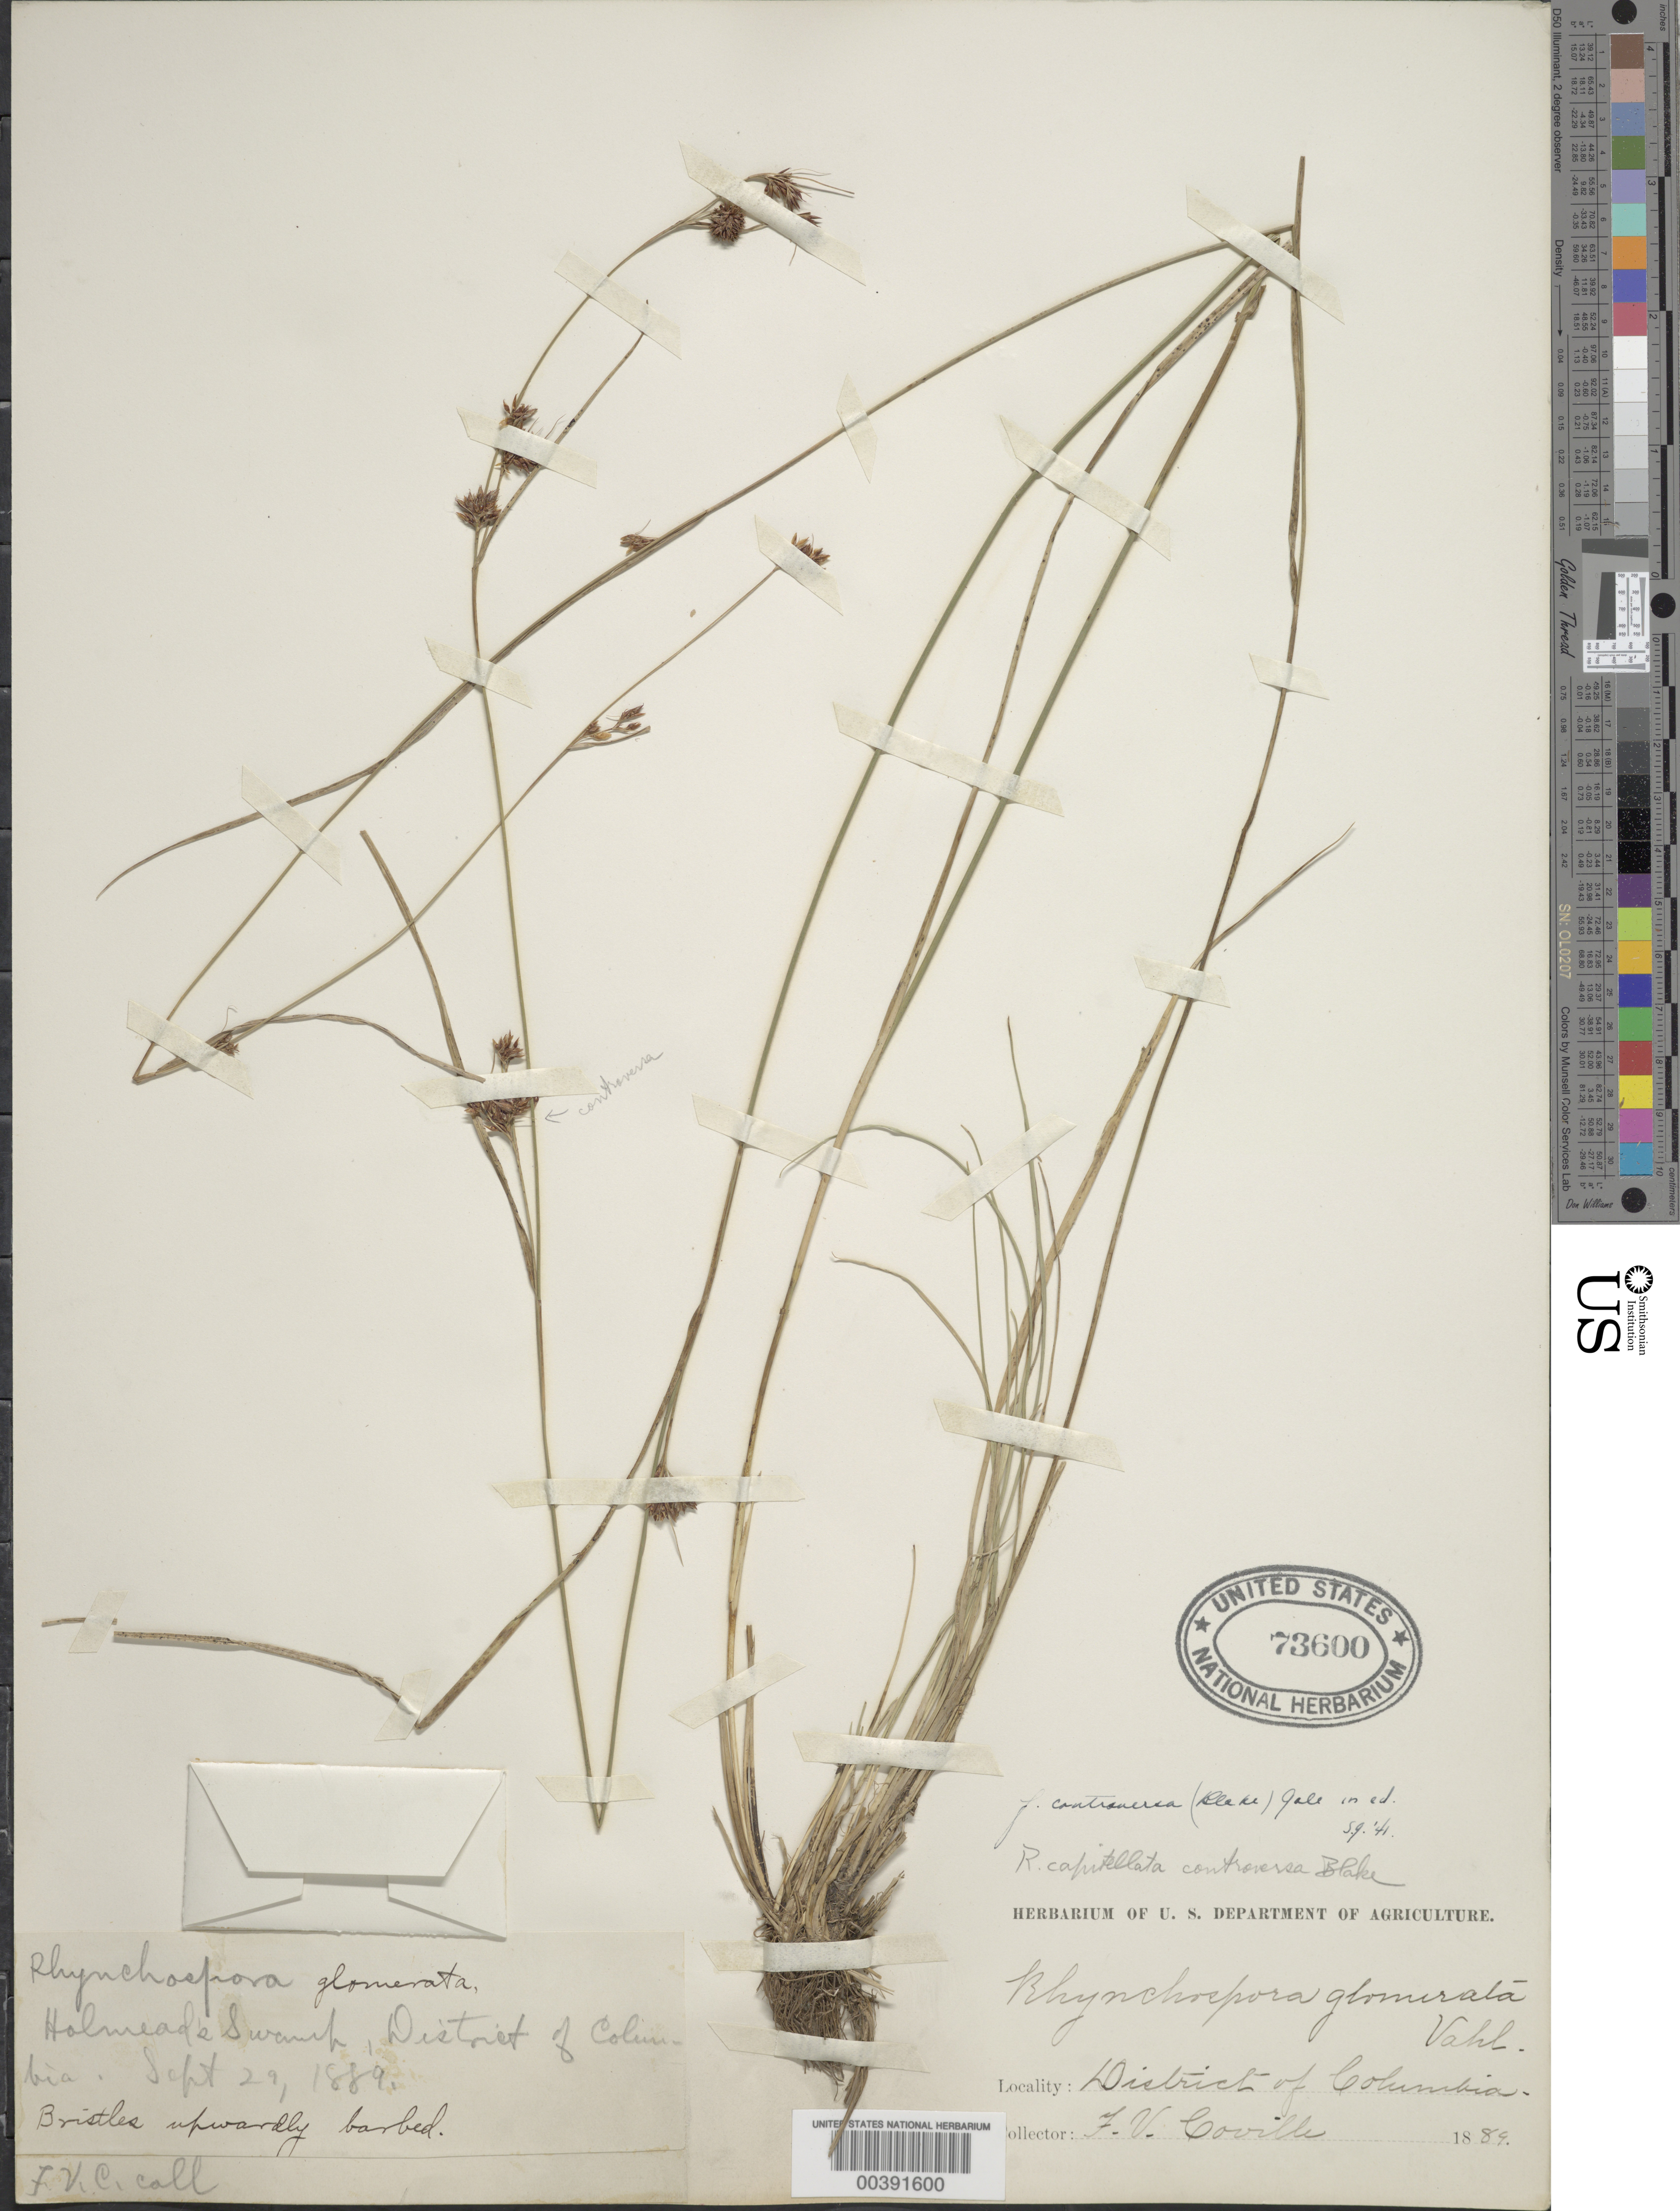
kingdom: Plantae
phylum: Tracheophyta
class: Liliopsida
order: Poales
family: Cyperaceae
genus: Rhynchospora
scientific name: Rhynchospora capitellata f. controversa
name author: (Michx.) Vahl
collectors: F. V. Coville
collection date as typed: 29 Sep 1889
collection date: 1889-09-29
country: United States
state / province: District of Columbia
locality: Holmead's Swamp Rock Creek Park & vicinity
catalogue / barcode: US 73600